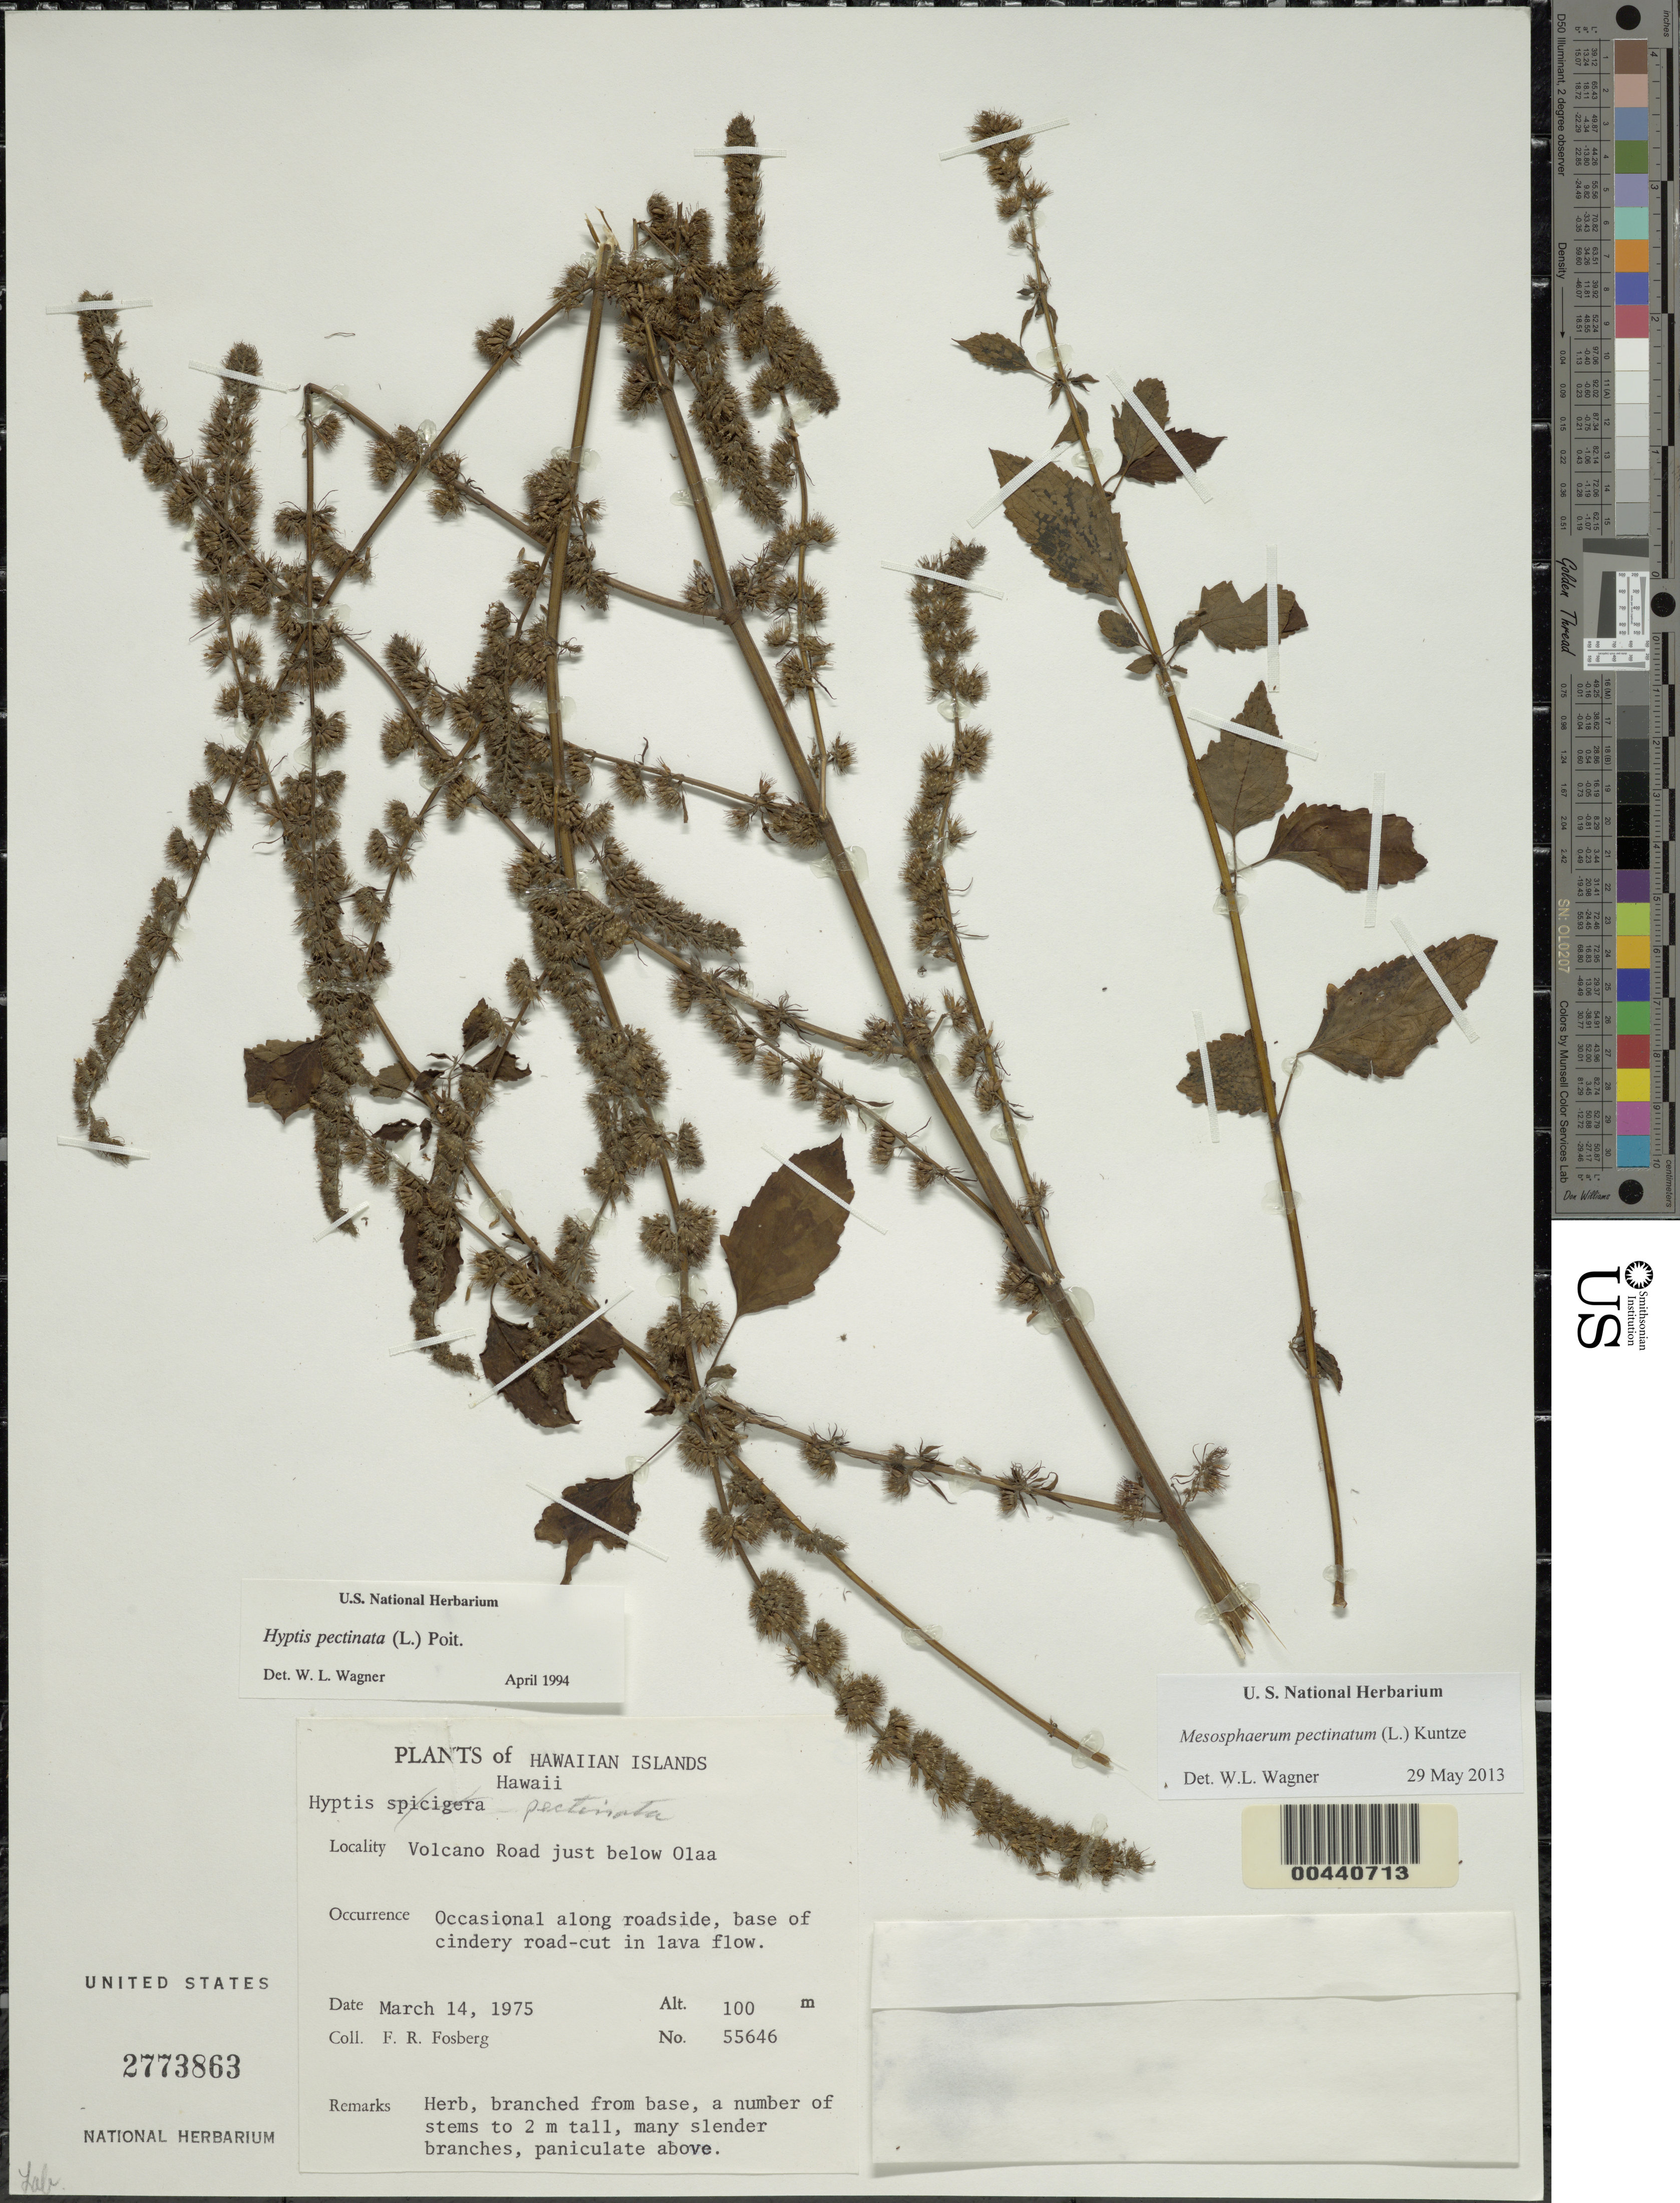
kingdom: Plantae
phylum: Tracheophyta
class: Magnoliopsida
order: Lamiales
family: Lamiaceae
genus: Mesosphaerum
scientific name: Mesosphaerum pectinatum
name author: (L.) Kuntze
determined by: Wagner, W. L., (BOT), Smithsonian Institution - National Museum of Natural History (UNITED STATES)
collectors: F. R. Fosberg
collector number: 55646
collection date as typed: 14 Mar 1975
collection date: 1975-03-14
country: United States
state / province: Hawaii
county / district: Hawaii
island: Hawaii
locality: Volcano Road just below Olaa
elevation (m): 100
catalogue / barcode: US 2773863